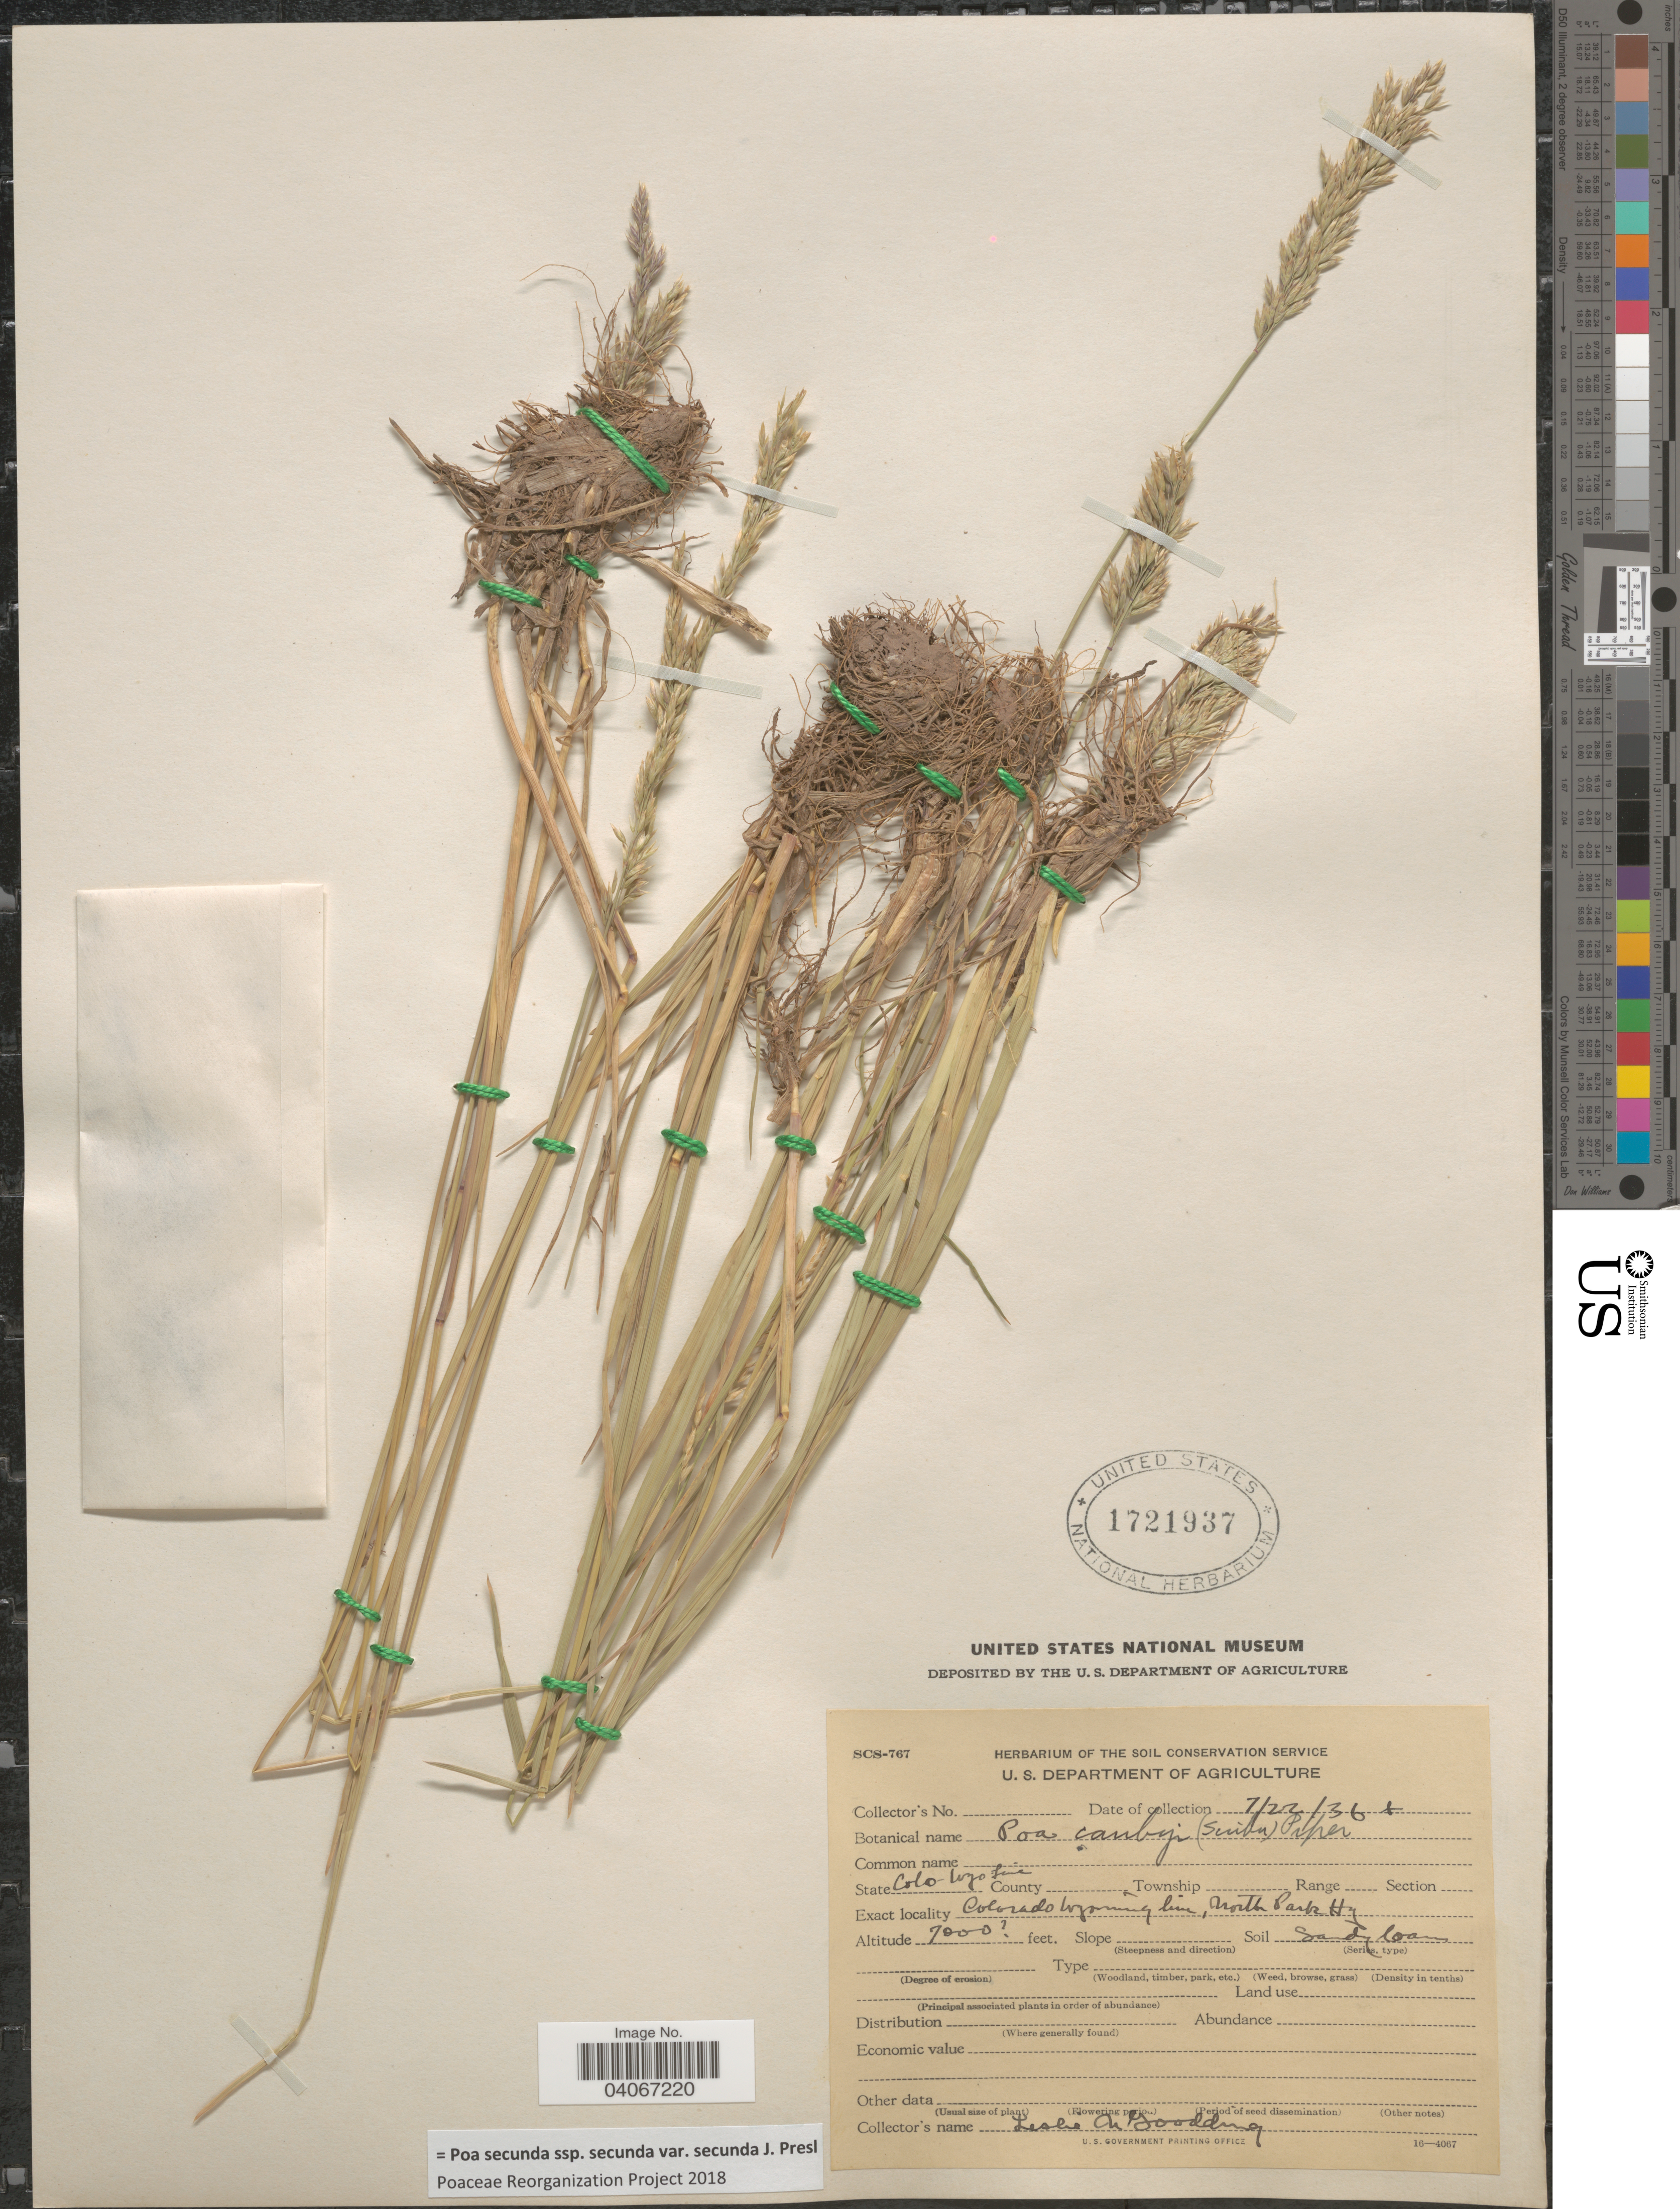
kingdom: Plantae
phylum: Tracheophyta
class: Liliopsida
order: Poales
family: Poaceae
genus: Poa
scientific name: Poa secunda subsp. secunda var. secunda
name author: J. Presl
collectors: L. N. Goodding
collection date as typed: Transcribed d/m/y: 22/7/36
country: United States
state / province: Colorado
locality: Colo-Wyo Line. Colorado Wyoming line, North Park Hy.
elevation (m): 2134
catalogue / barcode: US 1721937